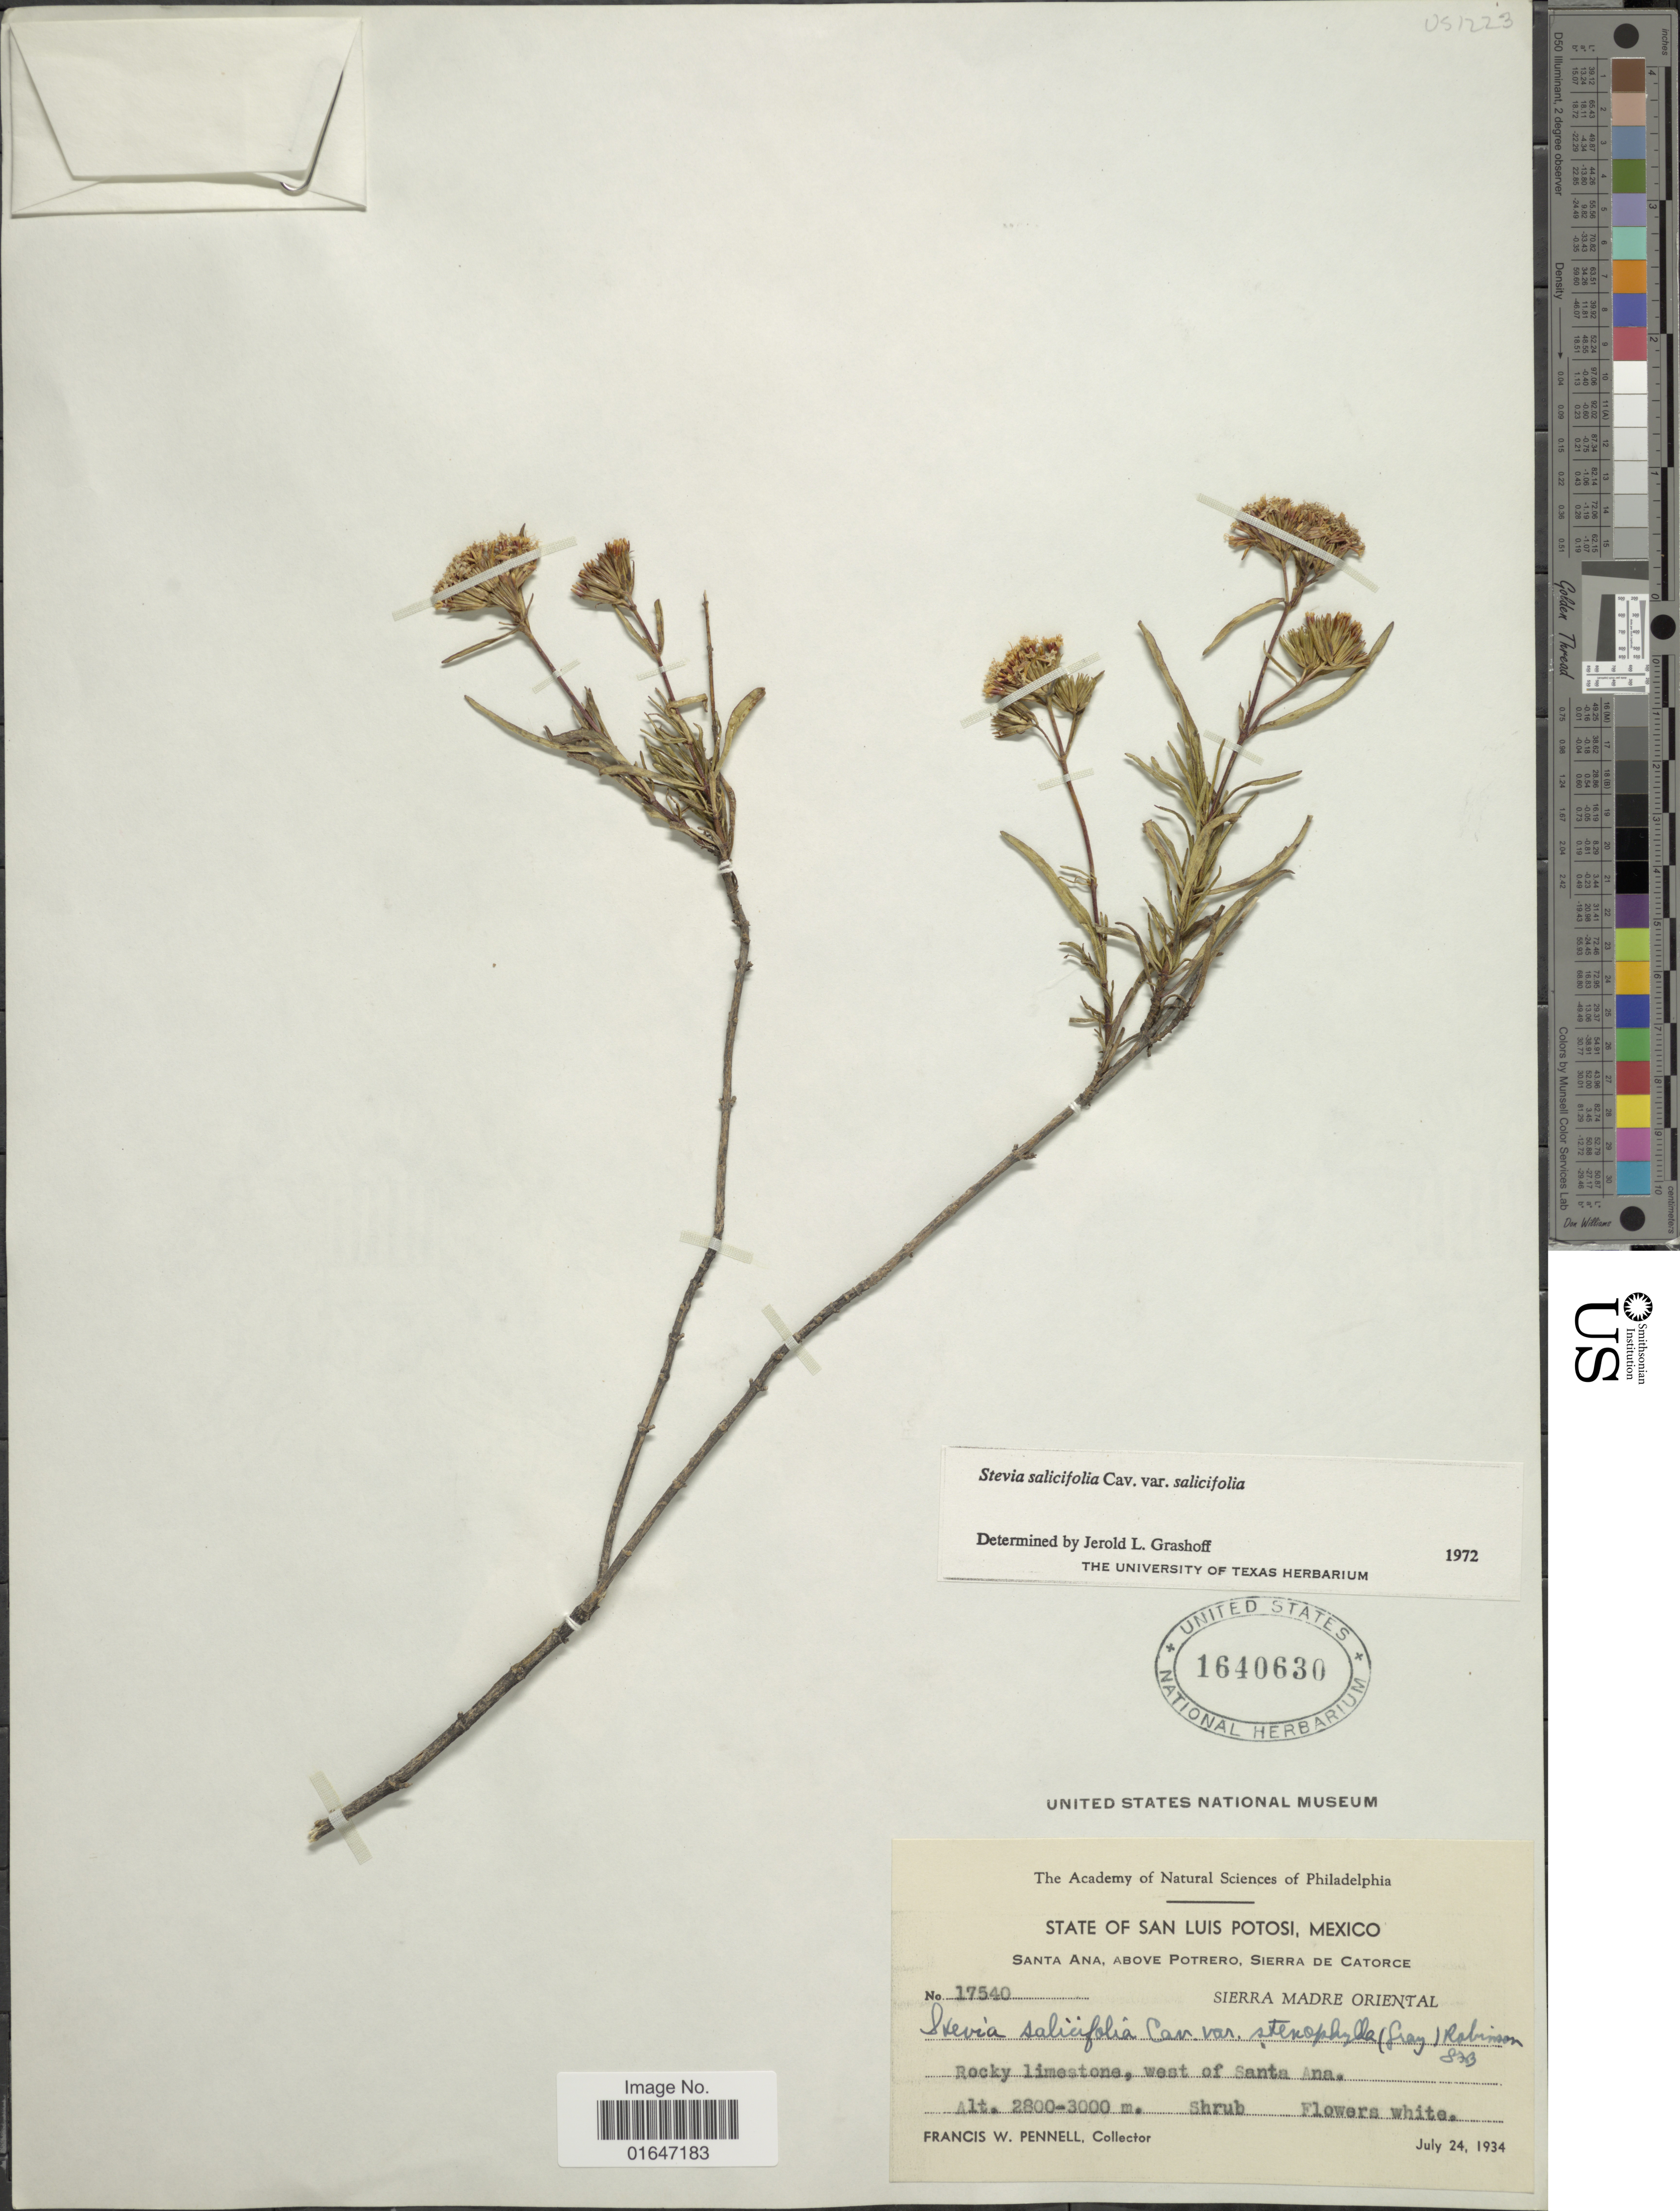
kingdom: Plantae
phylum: Tracheophyta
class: Magnoliopsida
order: Asterales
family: Asteraceae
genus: Stevia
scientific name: Stevia salicifolia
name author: Cav.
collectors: F. W. Pennell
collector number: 17540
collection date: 1934-07-24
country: Mexico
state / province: San Luis Potosí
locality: Santa Ana, above Portrero, Sierra de Catorce, Sierra Madre Oriental, west of Santa Ana.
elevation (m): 2800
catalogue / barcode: US 1640630